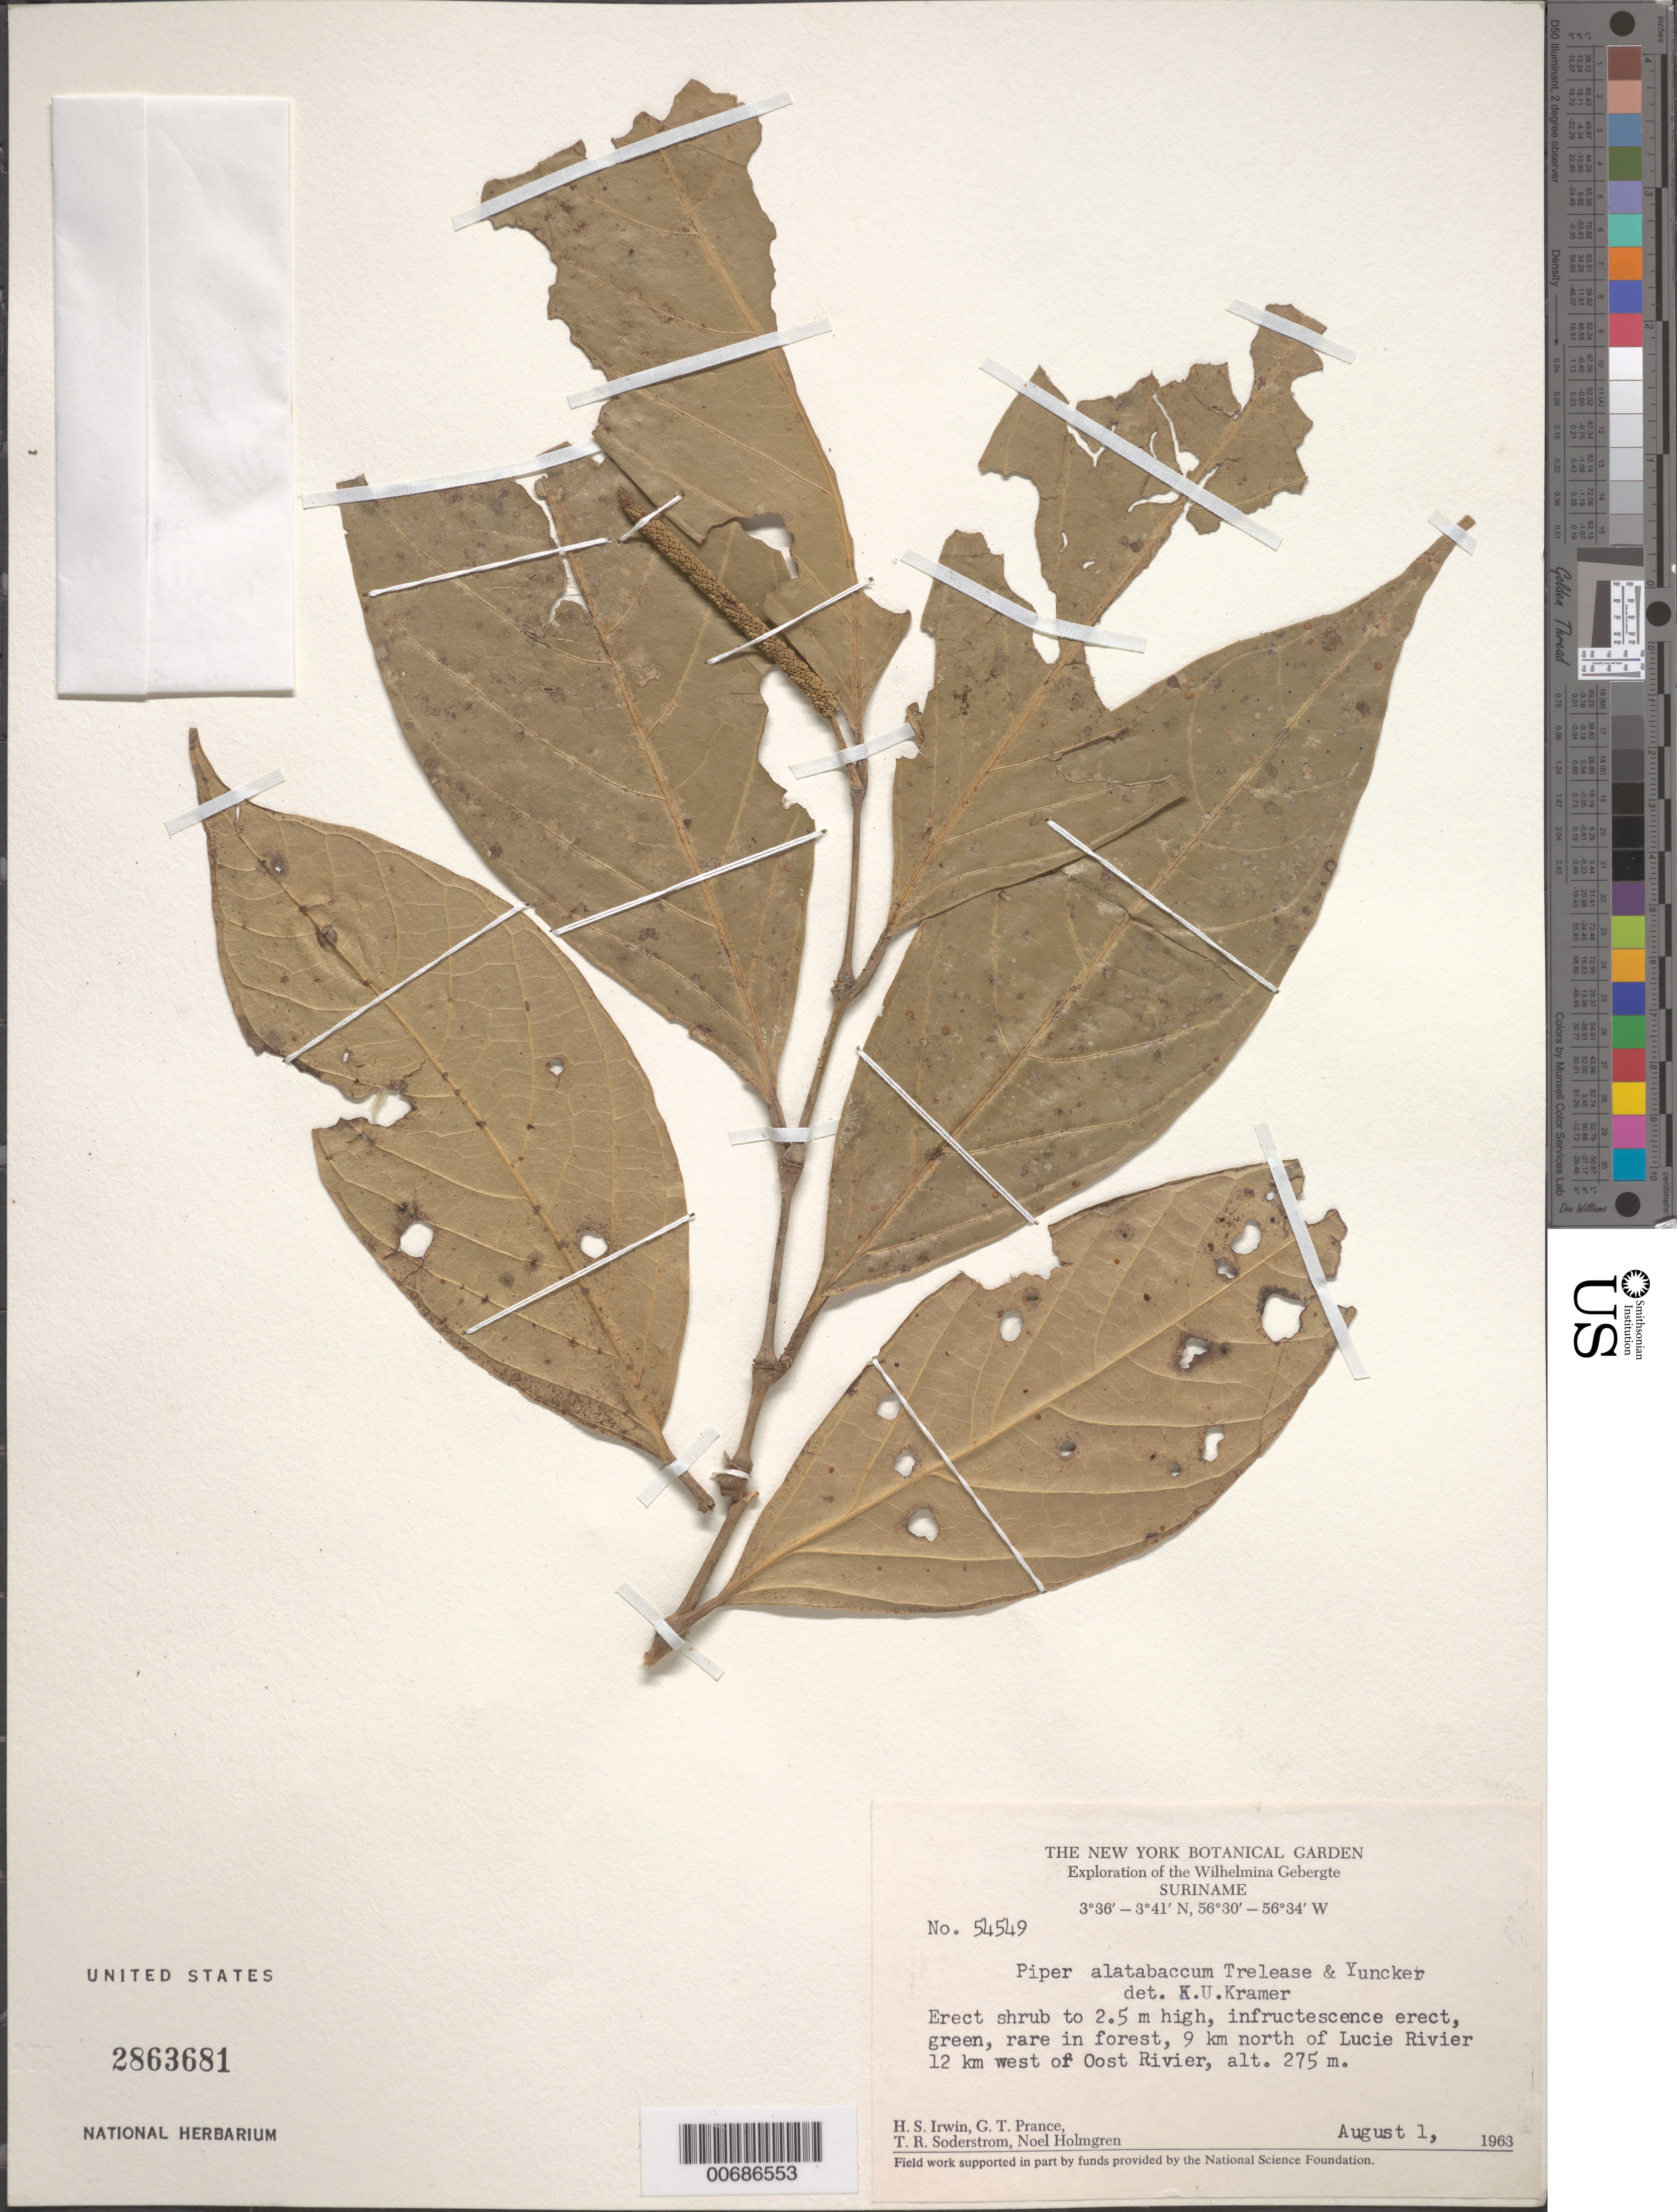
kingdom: Plantae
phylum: Tracheophyta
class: Magnoliopsida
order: Piperales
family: Piperaceae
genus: Piper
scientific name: Piper alatabaccum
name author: Trel. & Yunck.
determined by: Kramer, K. U.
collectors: H. Irwin, G. T. Prance, T. R. Soderstrom & N. H. Holmgren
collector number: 54549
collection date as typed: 1-Aug-63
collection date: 1963-08-01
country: Suriname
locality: Lucie R., 9 km N of and 12 km W of Oost R., Wilhelmina Gebergte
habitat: Forest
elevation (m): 275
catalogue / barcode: US 2863681